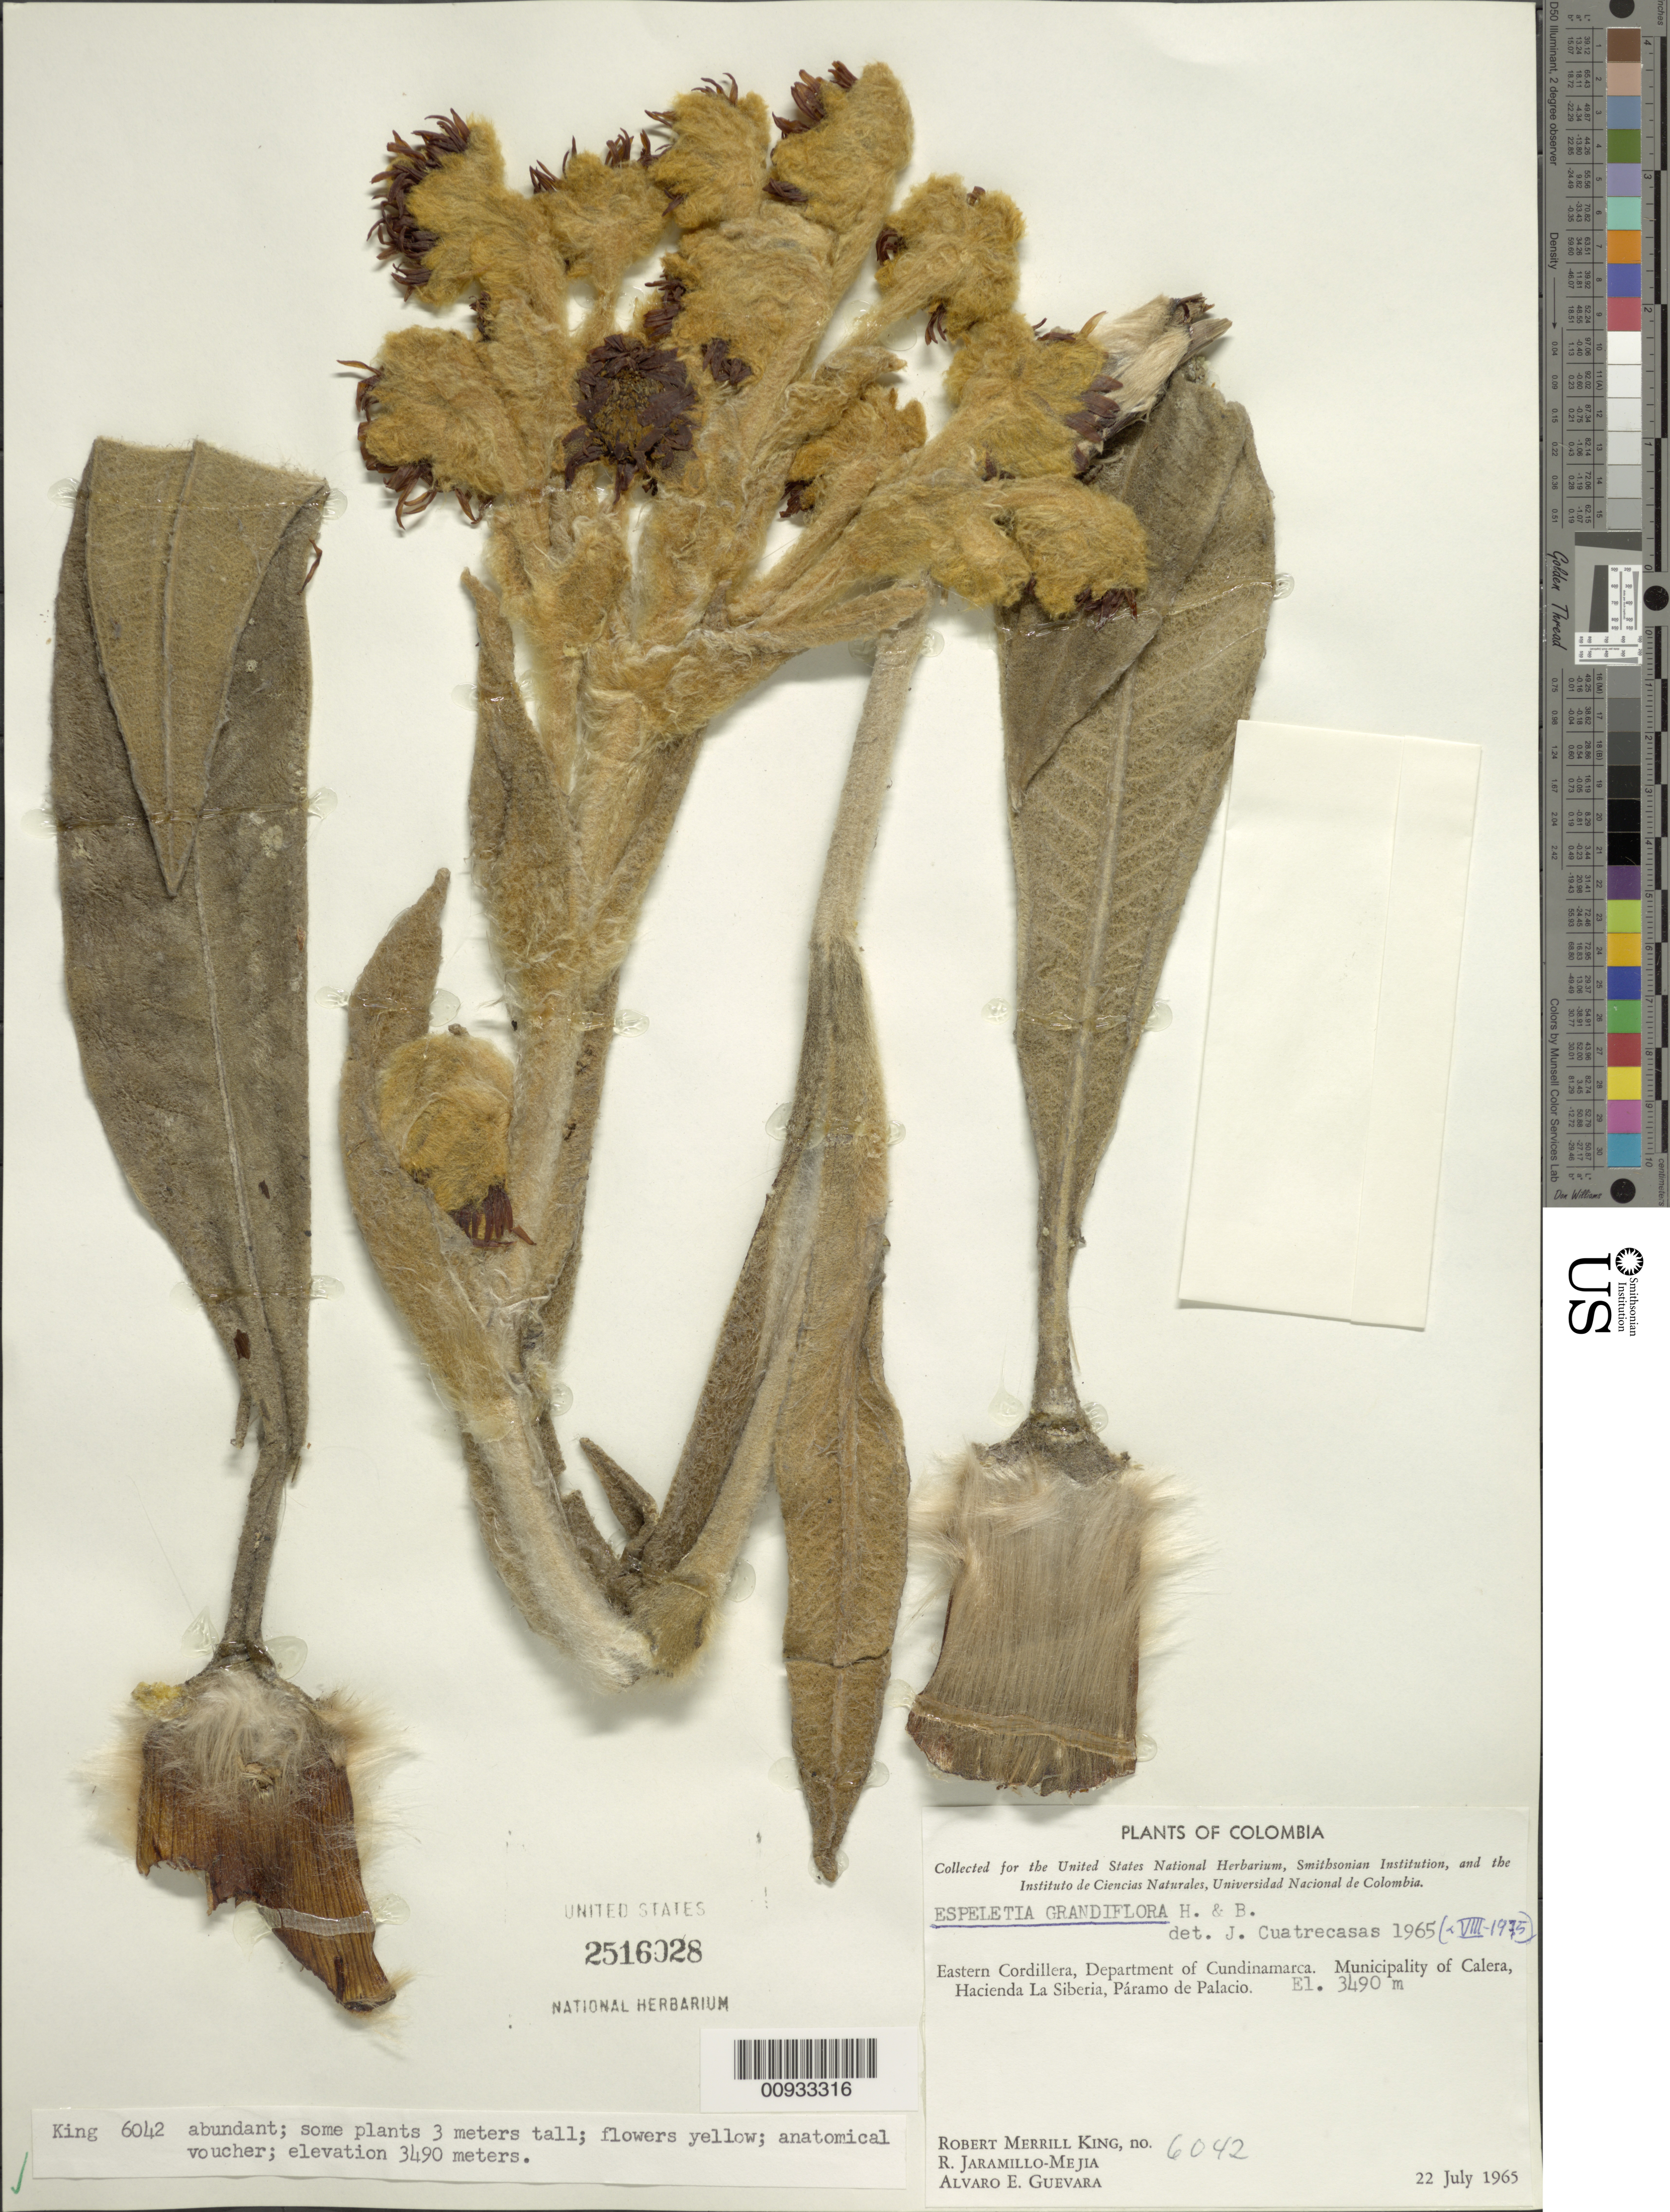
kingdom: Plantae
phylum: Tracheophyta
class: Magnoliopsida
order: Asterales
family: Asteraceae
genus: Espeletia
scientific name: Espeletia grandiflora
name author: Humb. & Bonpl.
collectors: R. M. King, R. Jaramillo M. & A. E. Guevara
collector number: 6042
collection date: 1965-06-22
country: Colombia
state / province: Cundinamarca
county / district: La Calera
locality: Páramo de Palacios. Hacienda La Siberia, Eastern Cordillera.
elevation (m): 3490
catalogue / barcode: US 2516028